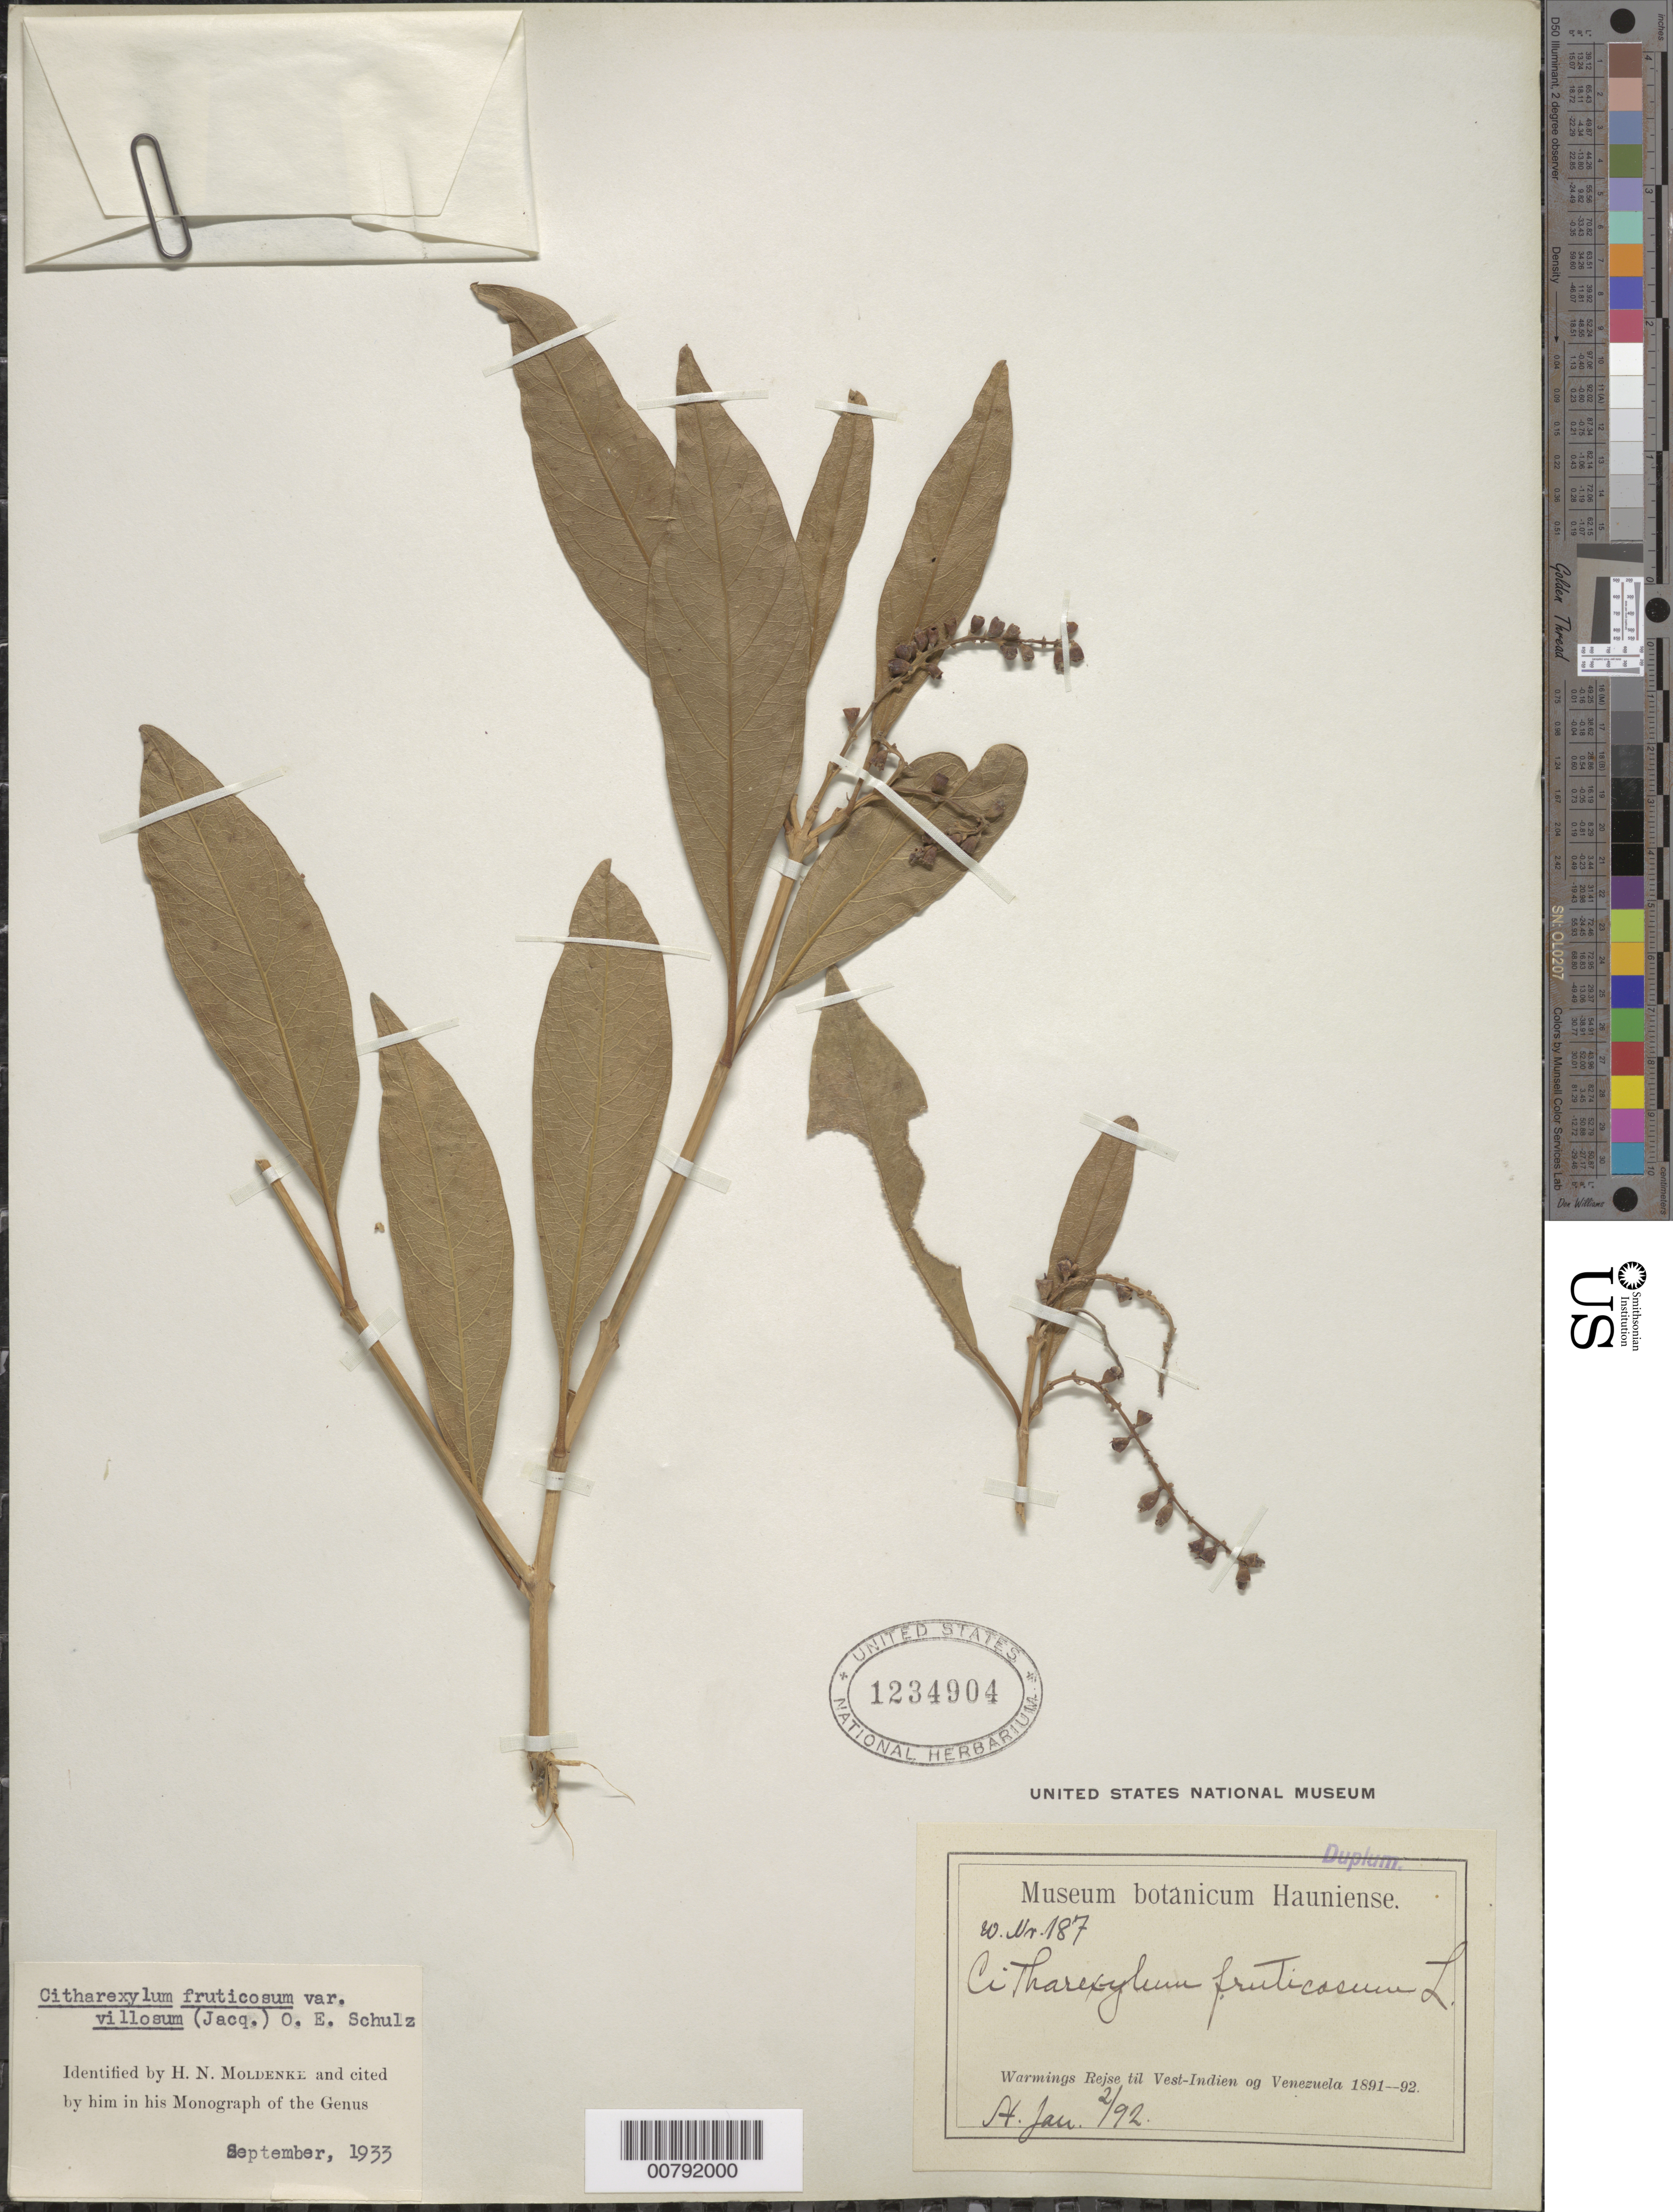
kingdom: Plantae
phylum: Tracheophyta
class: Magnoliopsida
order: Lamiales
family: Verbenaceae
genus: Citharexylum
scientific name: Citharexylum spinosum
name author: L.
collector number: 187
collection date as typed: Feb 1892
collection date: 1892-02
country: U.S. Virgin Islands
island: St. John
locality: St. John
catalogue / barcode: US 1234904